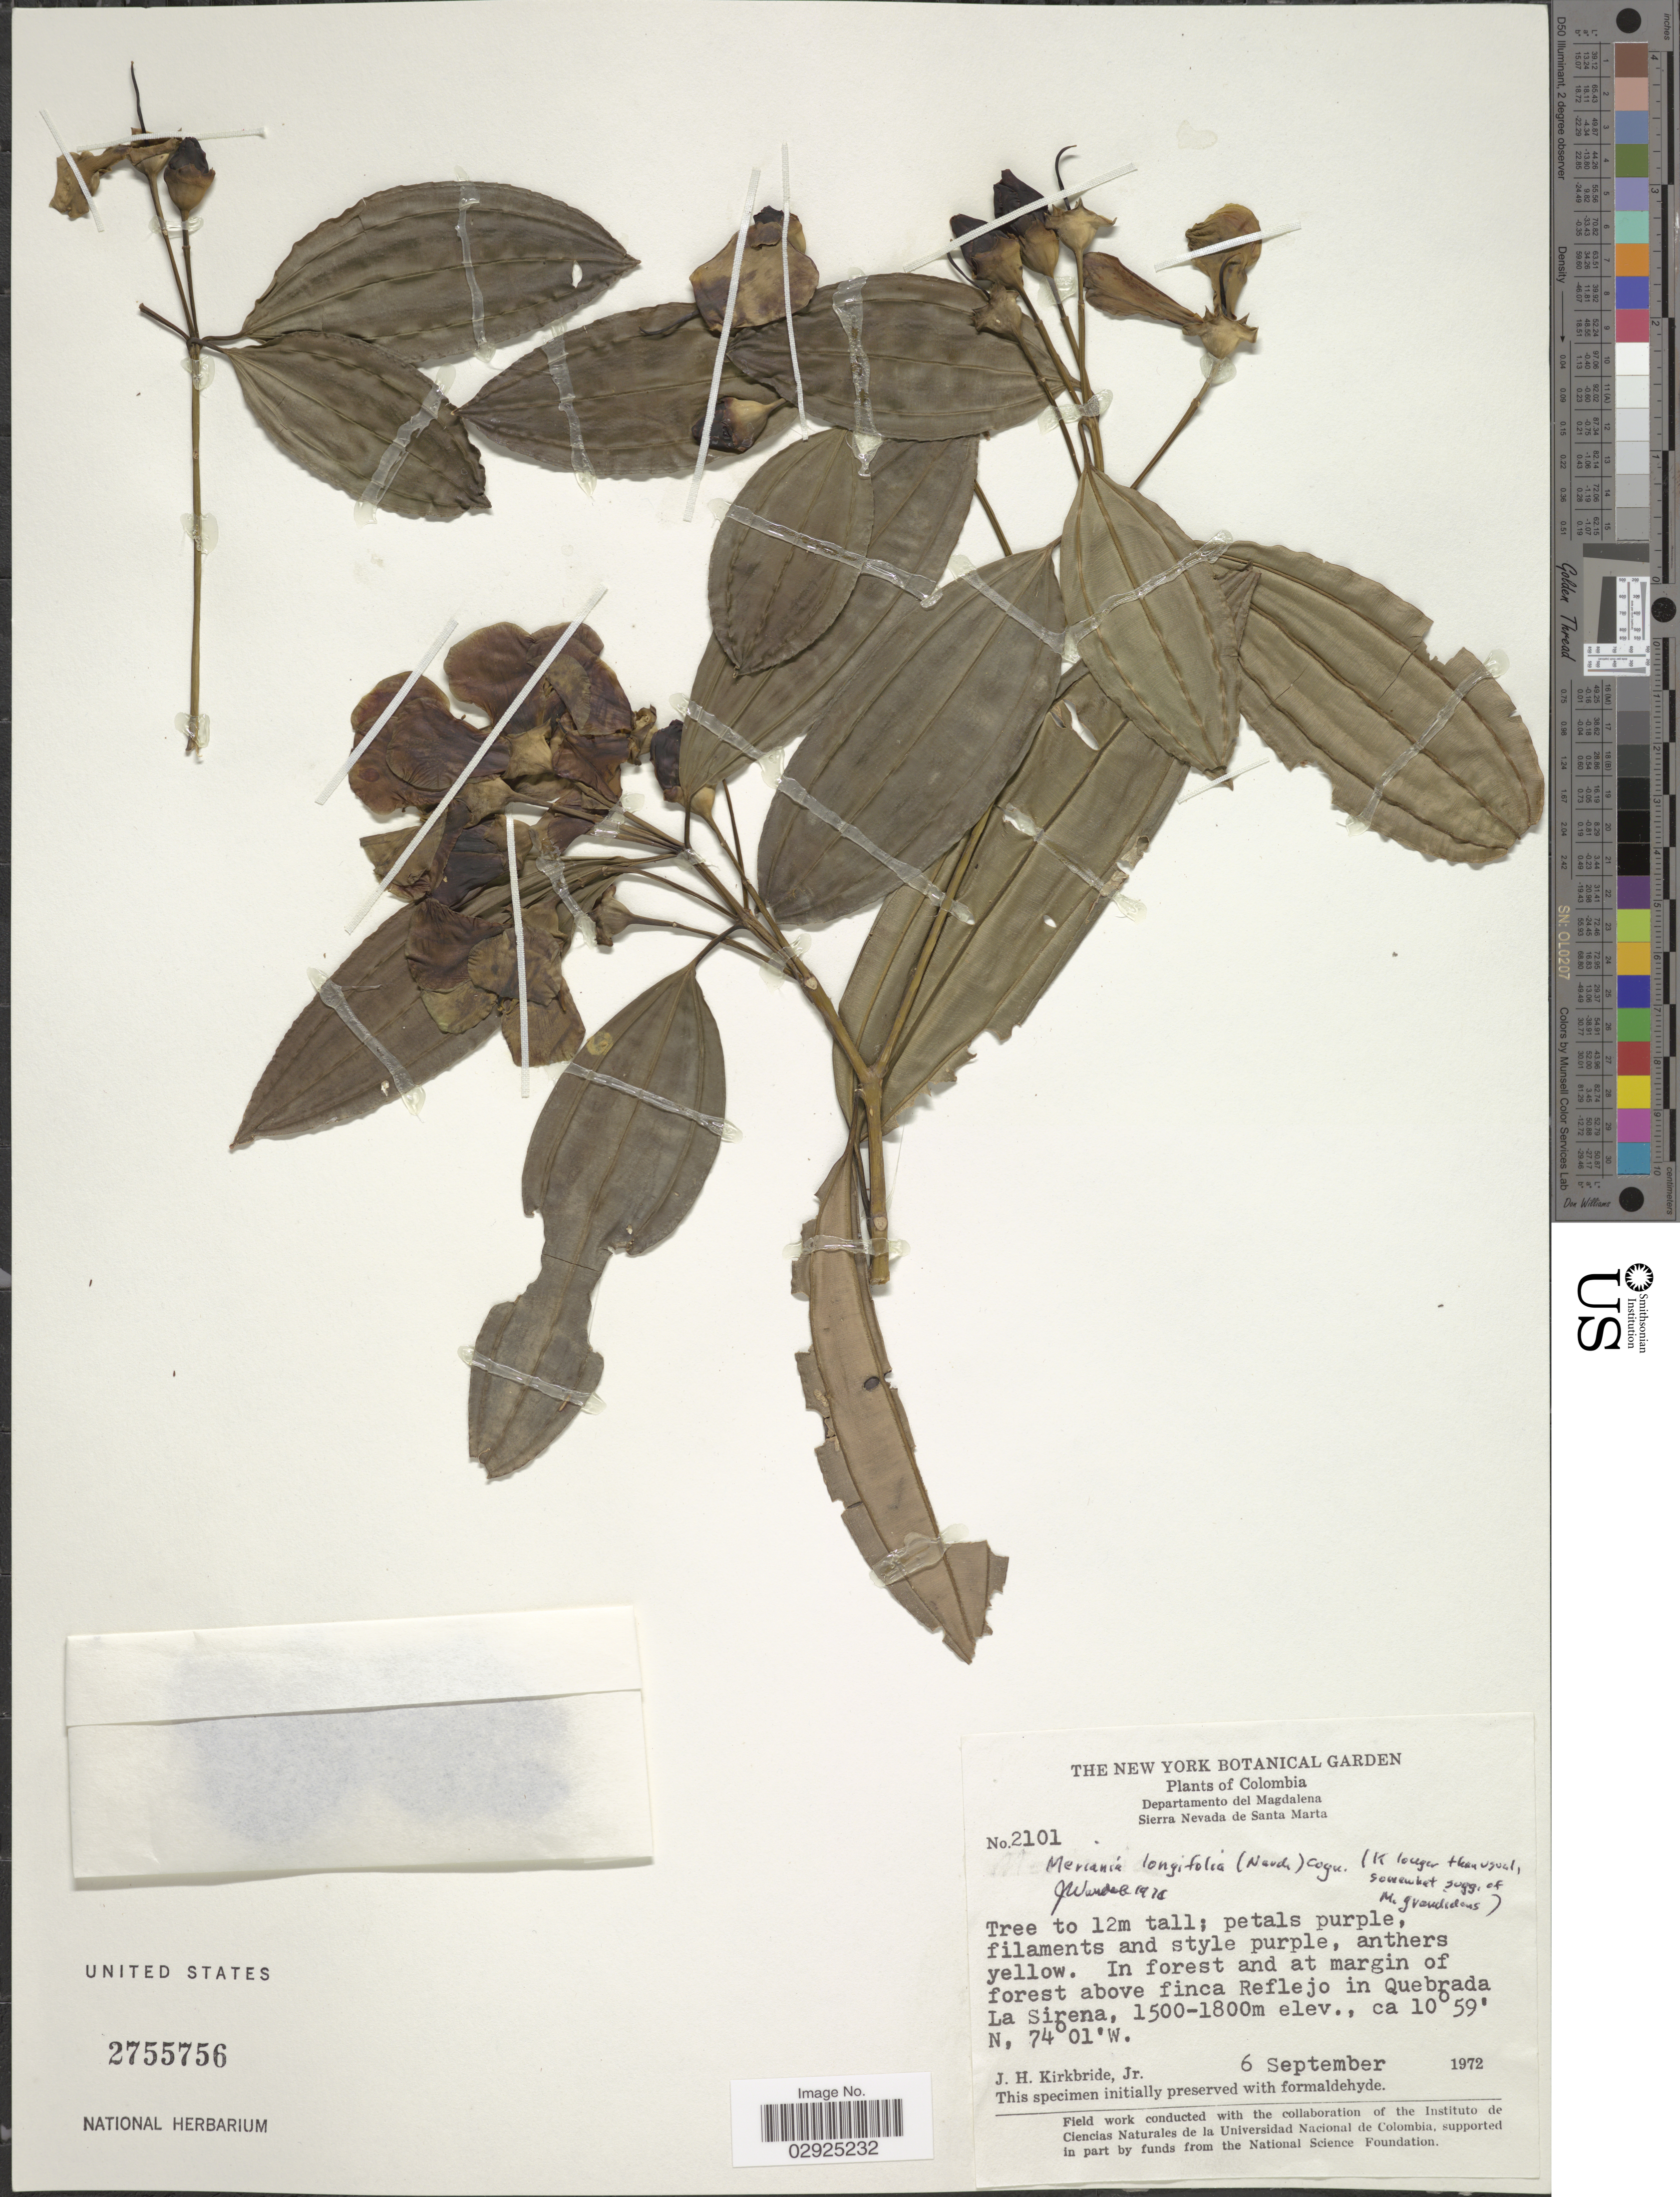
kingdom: Plantae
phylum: Tracheophyta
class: Magnoliopsida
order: Myrtales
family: Melastomataceae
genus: Meriania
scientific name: Meriania longifolia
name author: (Naudin) Cogn.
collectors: J. H. Kirkbride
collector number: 2101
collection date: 1972-09-06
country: Colombia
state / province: Magdalena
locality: Departamento del Magdalena. Sierra Nevada de Santa Marta. In forest and at margin of forest above finca Reflejo in Quebrada La Sirena.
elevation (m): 1500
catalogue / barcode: US 2755756